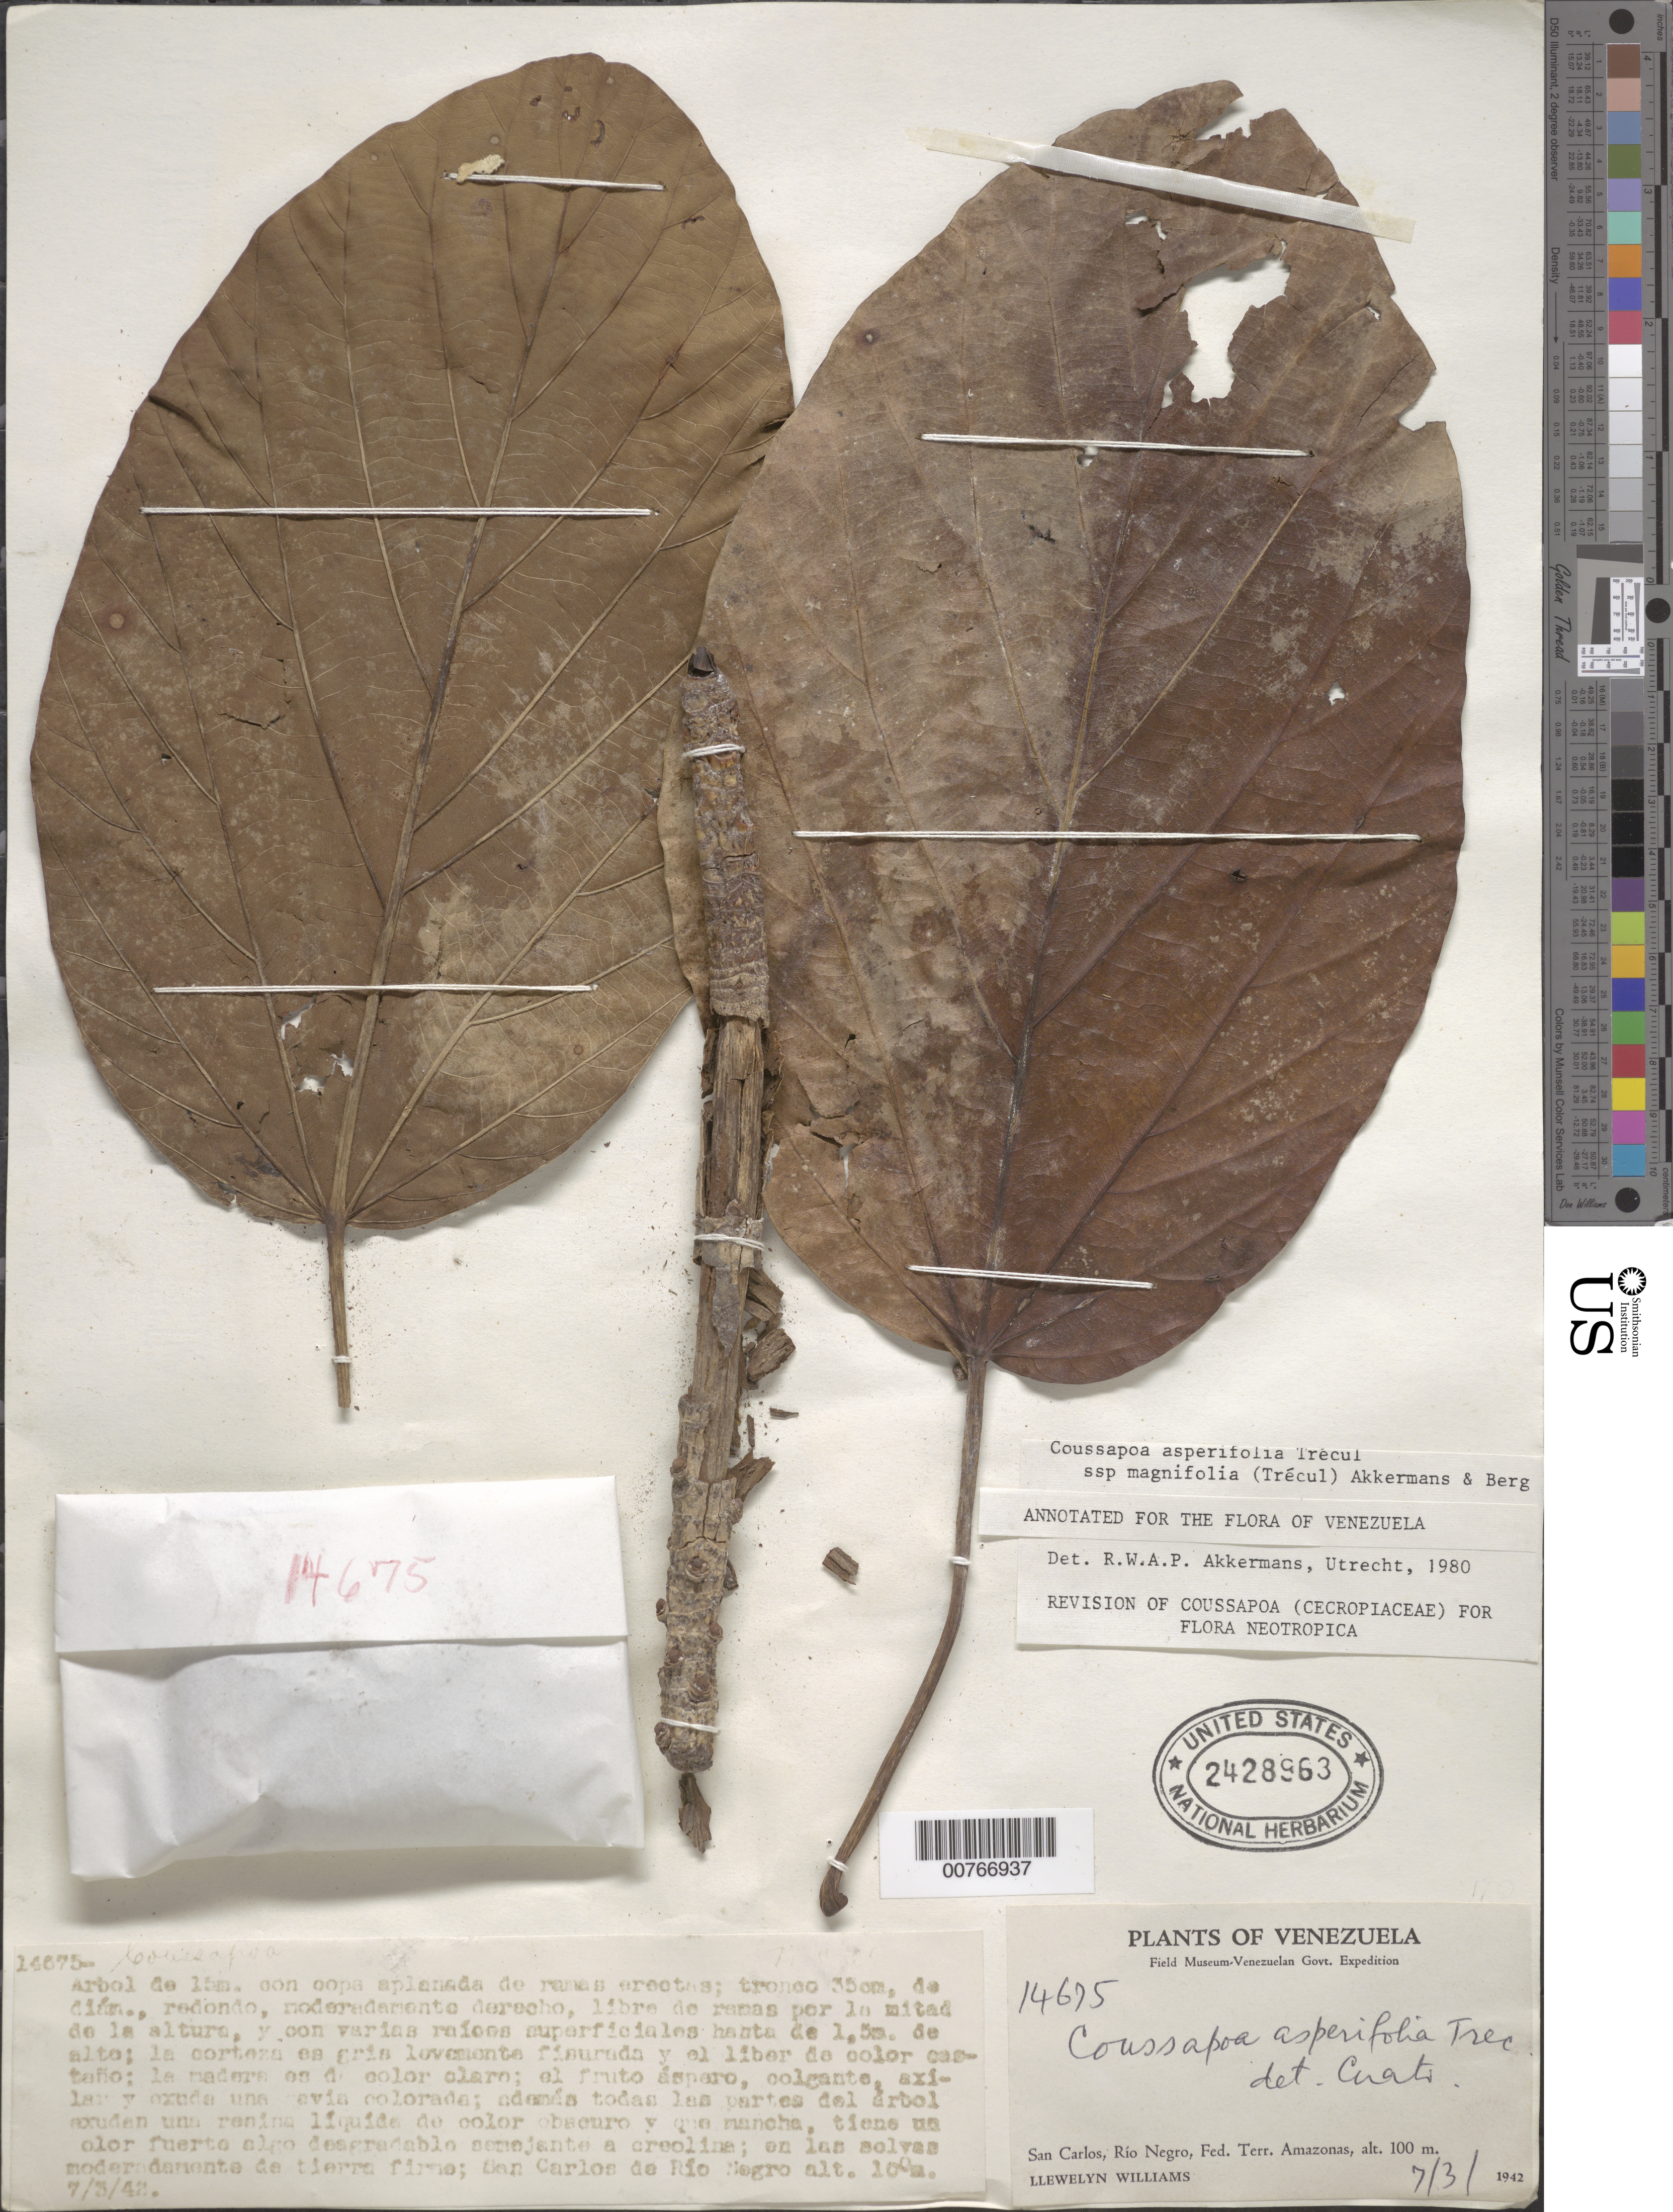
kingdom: Plantae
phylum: Tracheophyta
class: Magnoliopsida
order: Rosales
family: Urticaceae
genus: Coussapoa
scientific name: Coussapoa asperifolia subsp. magnifolia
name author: (Trécul) Akkermans & C.C. Berg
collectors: Ll. Williams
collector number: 14675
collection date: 1942-03-07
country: Venezuela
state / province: Amazonas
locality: San Carlos, Río Negro, Fed. Terr. Amazonas.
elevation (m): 100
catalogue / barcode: US 2428963